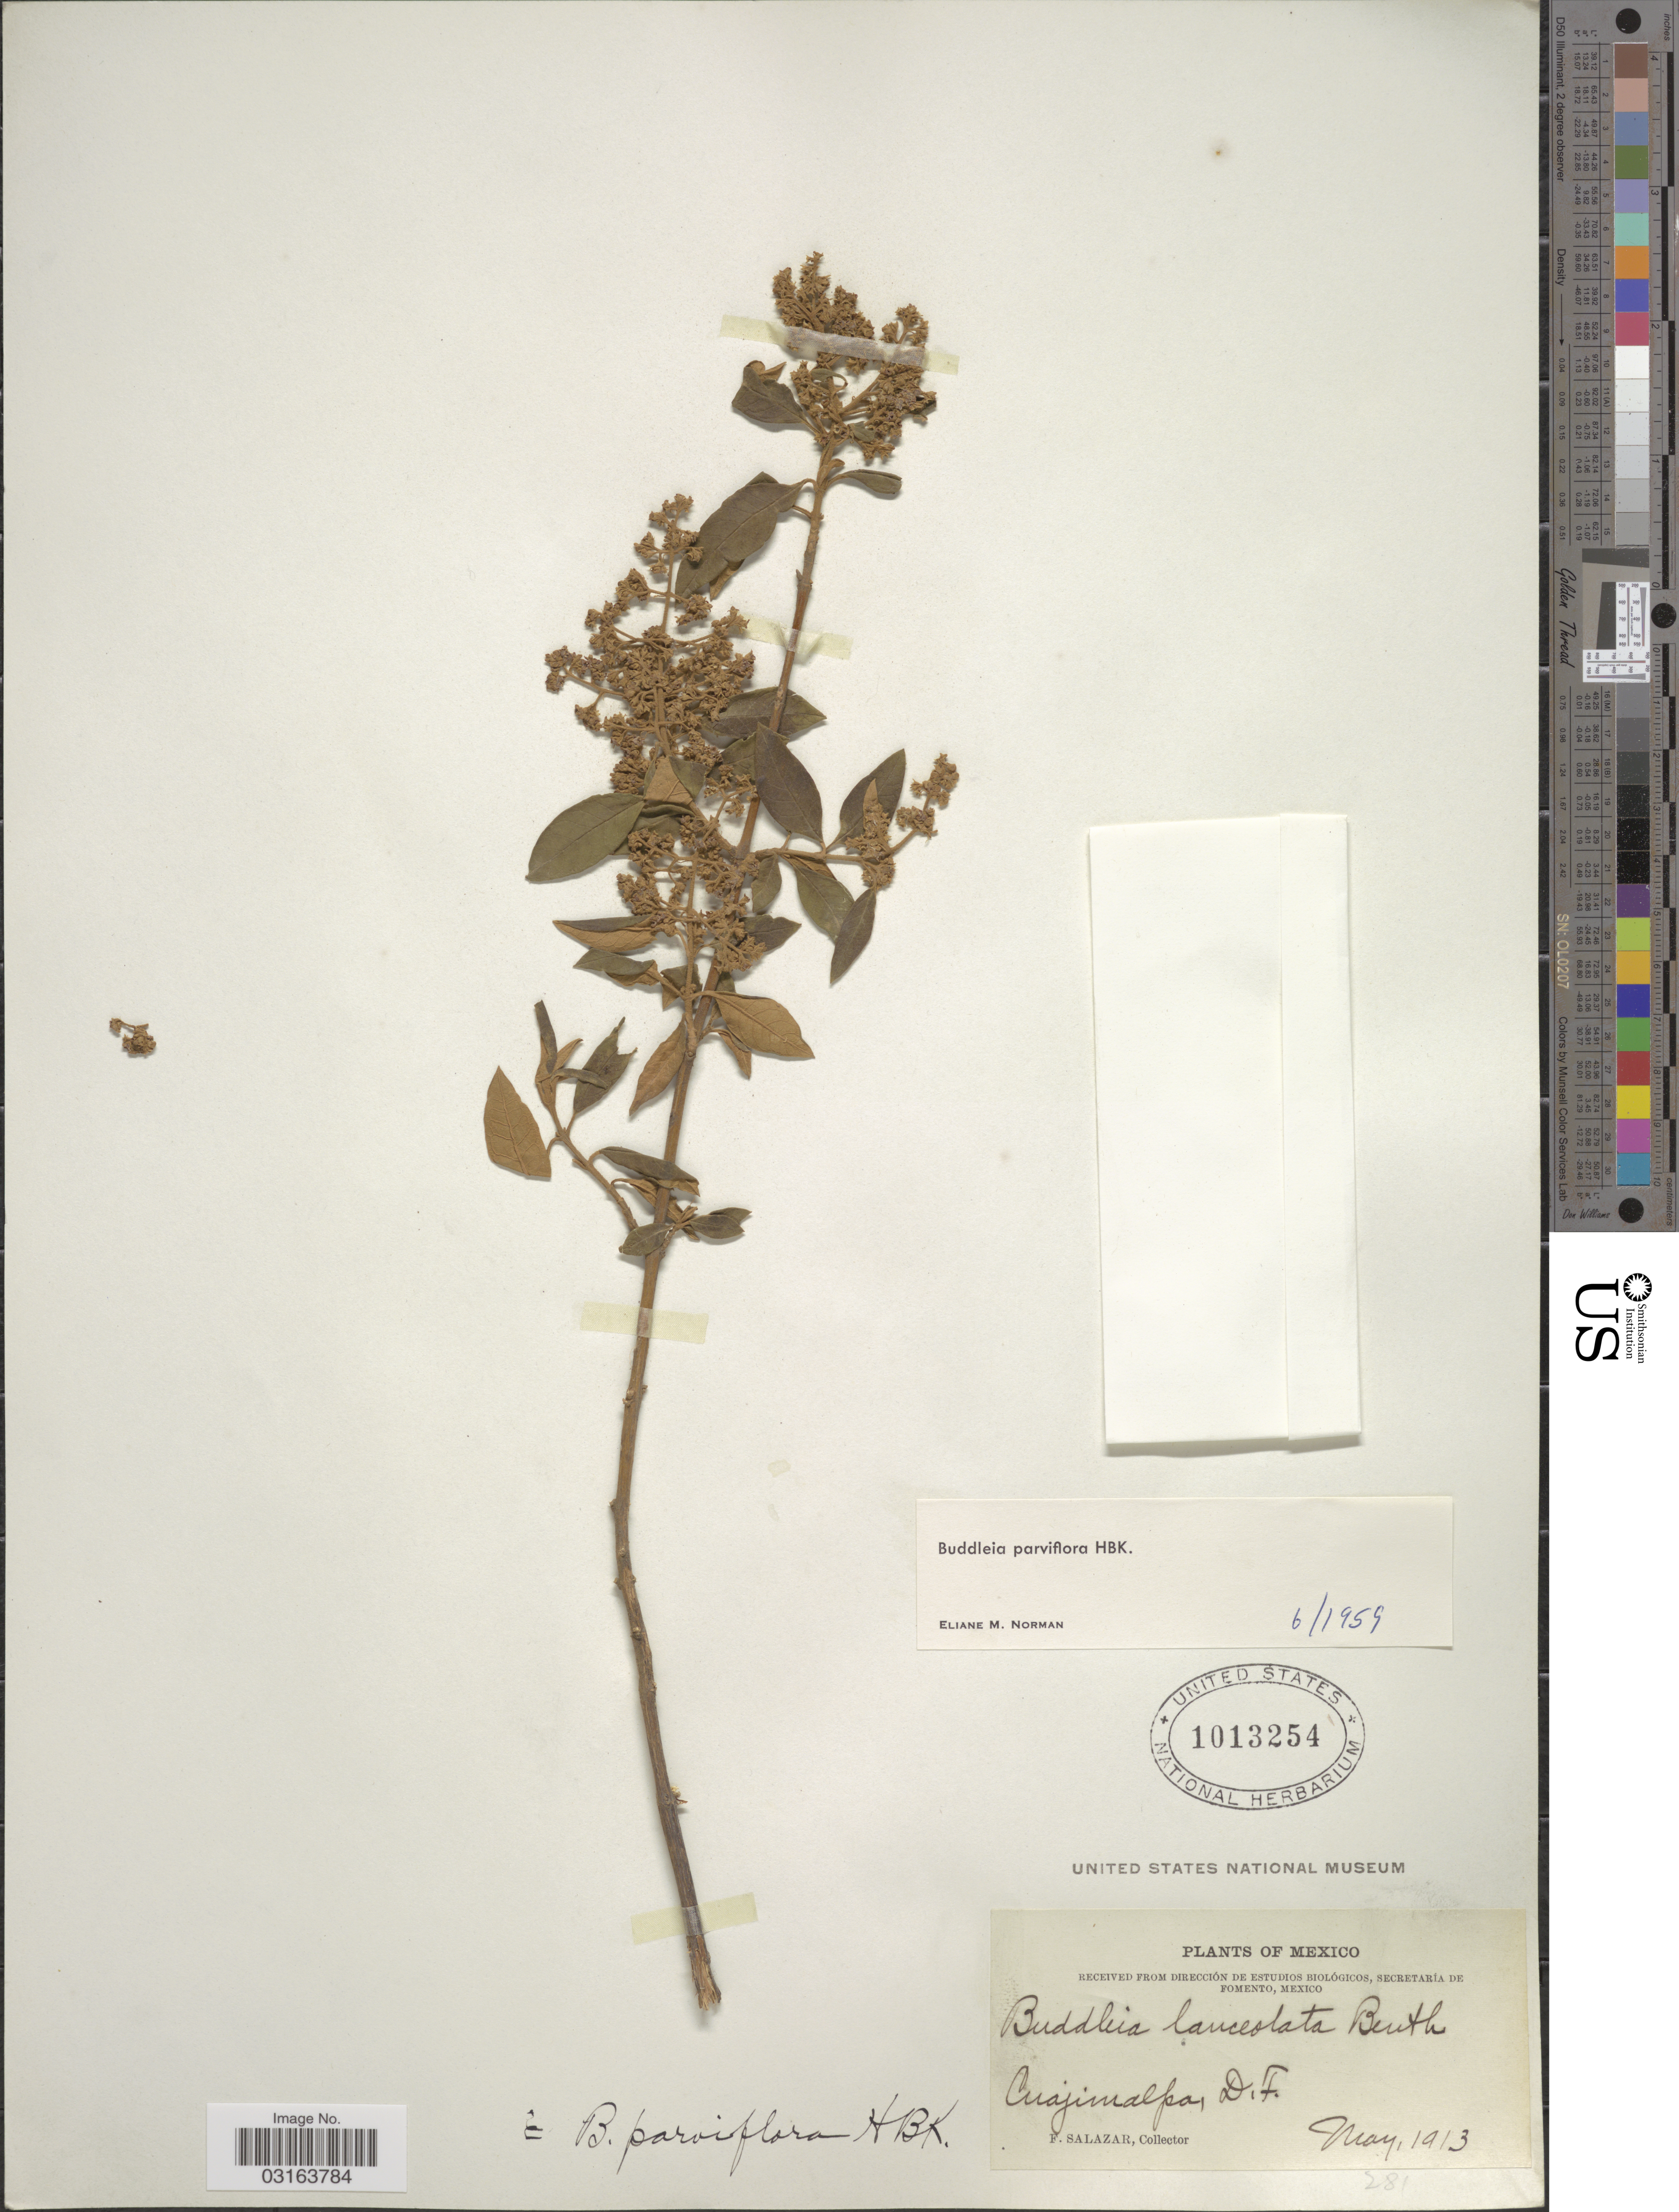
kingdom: Plantae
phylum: Tracheophyta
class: Magnoliopsida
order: Lamiales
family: Scrophulariaceae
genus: Buddleja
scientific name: Buddleja parviflora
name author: Kunth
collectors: F. Salazar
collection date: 1913-05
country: Mexico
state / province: Distrito Federal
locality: Cuajimalpa.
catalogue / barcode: US 1013254